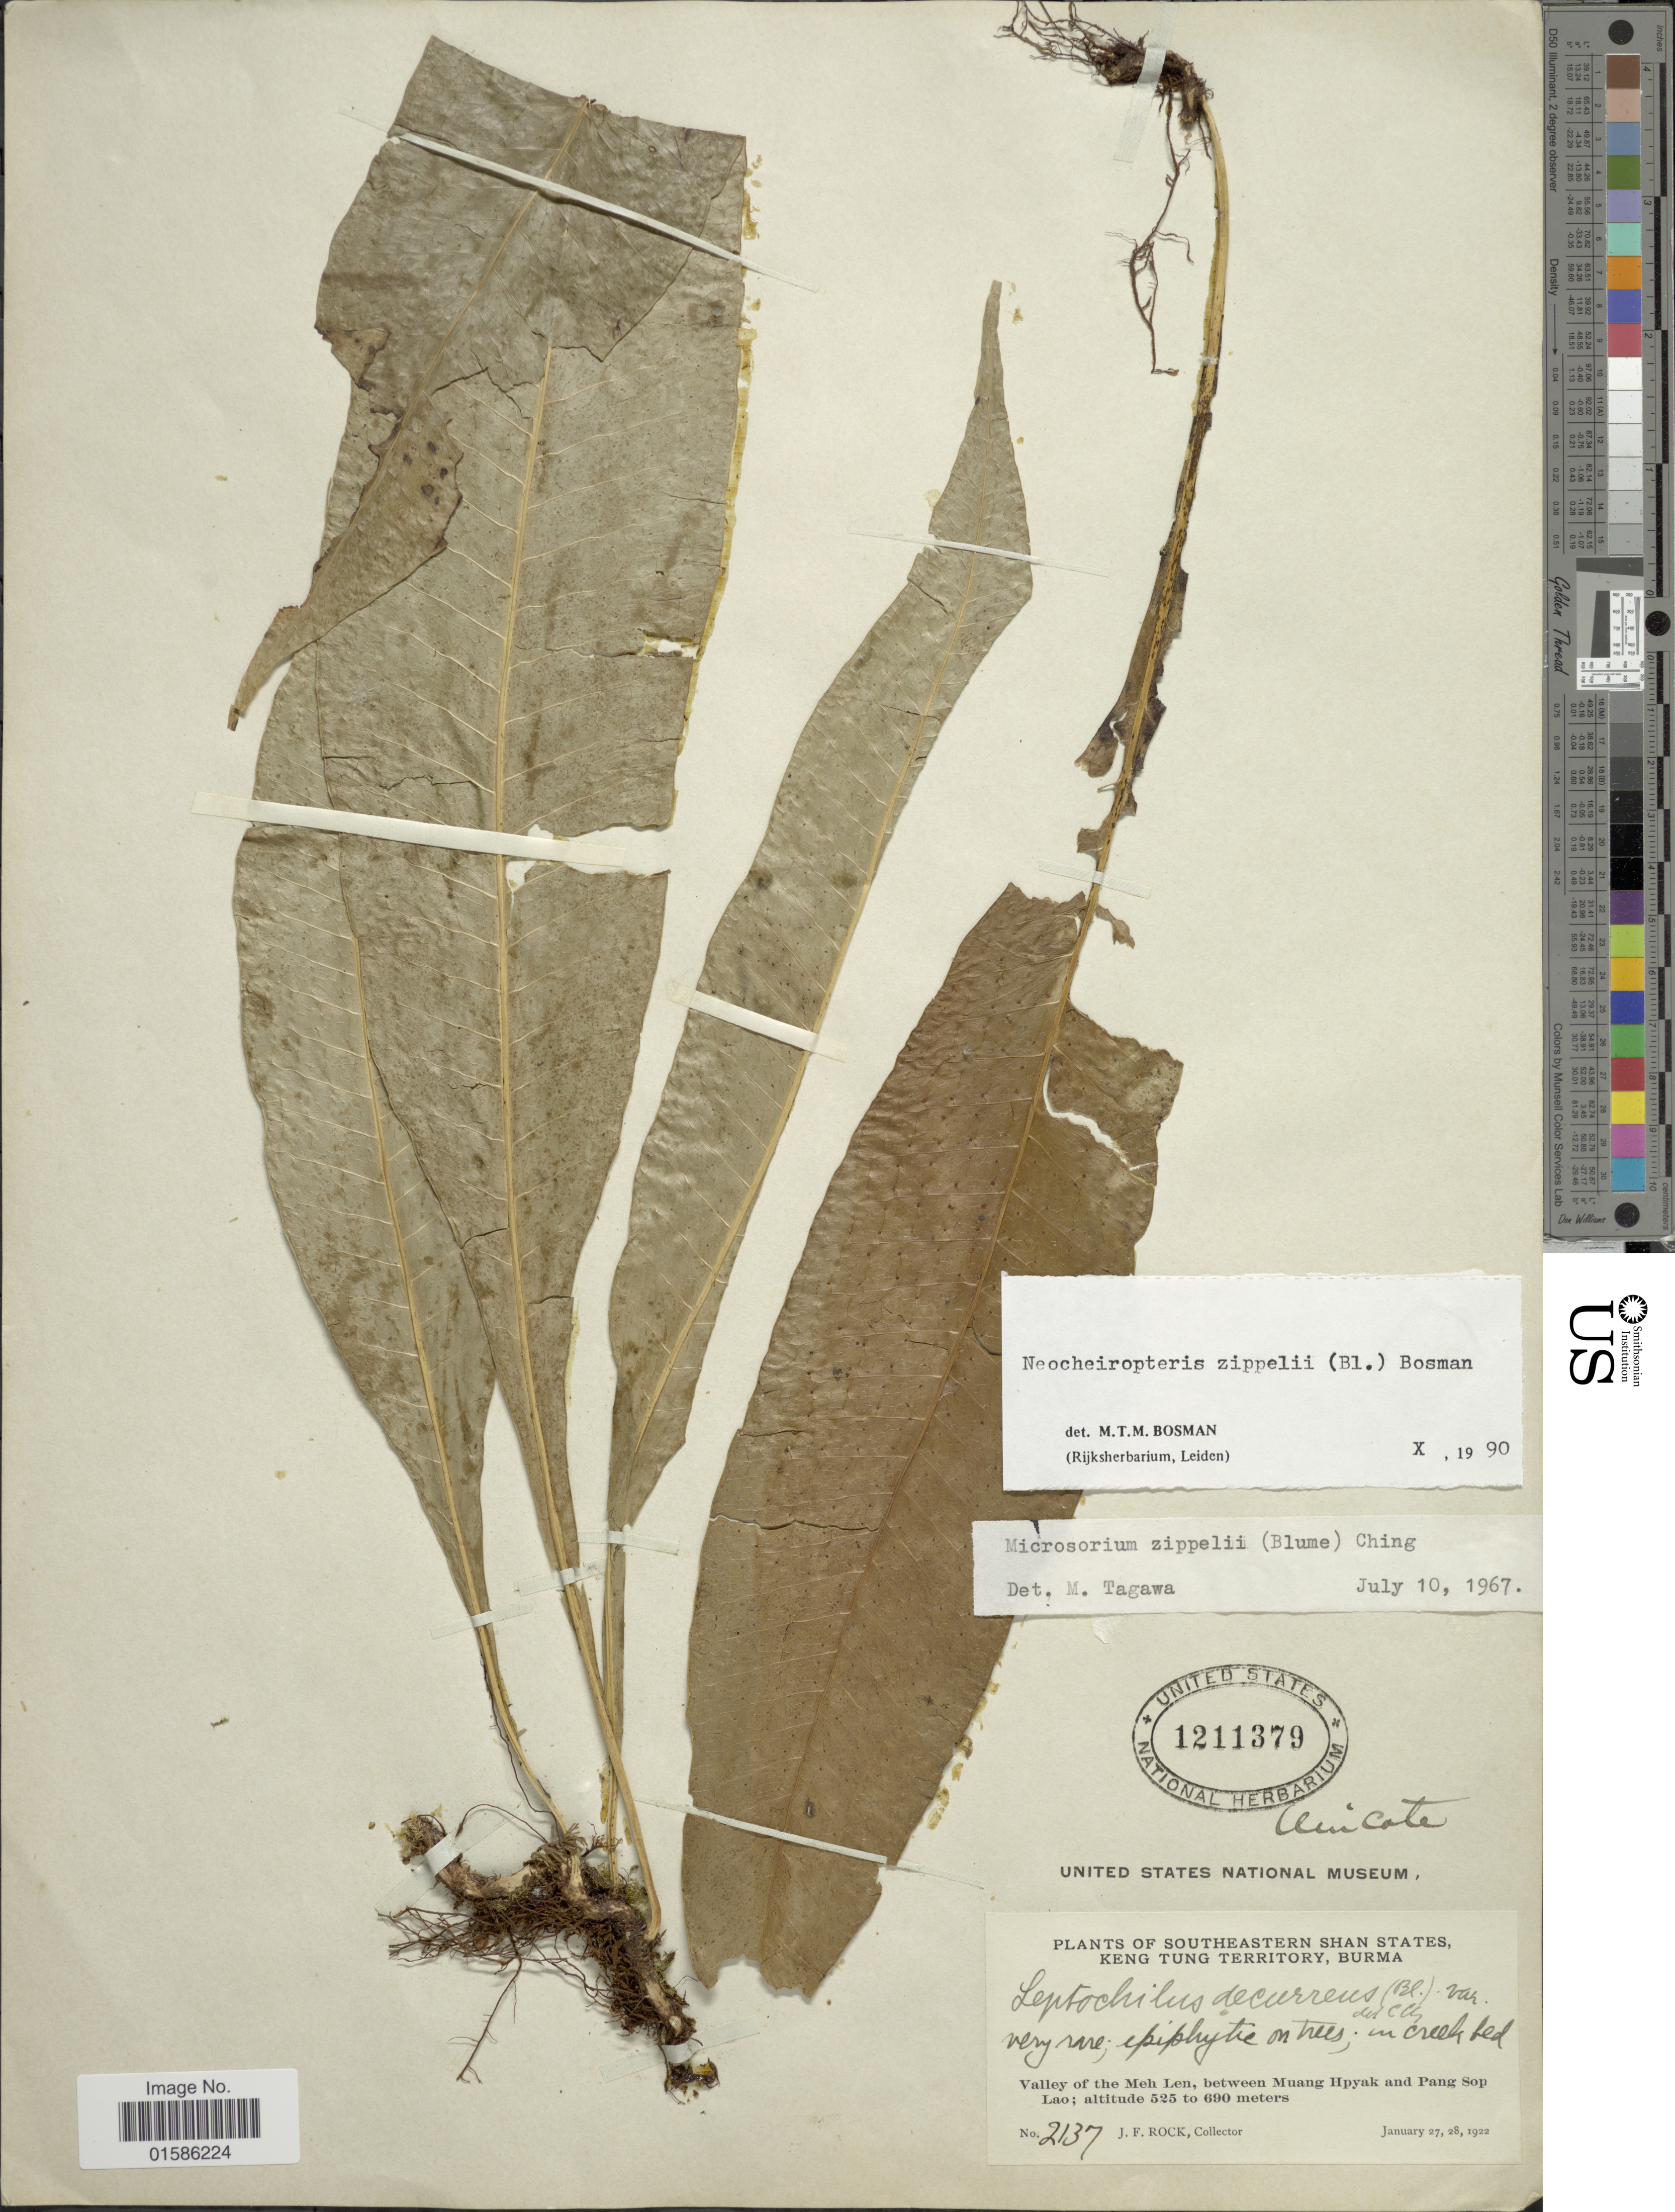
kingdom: Plantae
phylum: Tracheophyta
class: Polypodiopsida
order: Polypodiales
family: Polypodiaceae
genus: Microsorum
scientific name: Microsorum zippelii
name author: (Blume) Ching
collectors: J. Rock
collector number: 2137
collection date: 1922-01-27/1922-01-28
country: Myanmar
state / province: Shan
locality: Southeastern Shan States, Keng Tung, Burma, Valley of the Meh Len, between Muang Hpyak and Pang Sop Lao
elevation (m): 525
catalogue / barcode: US 1211379